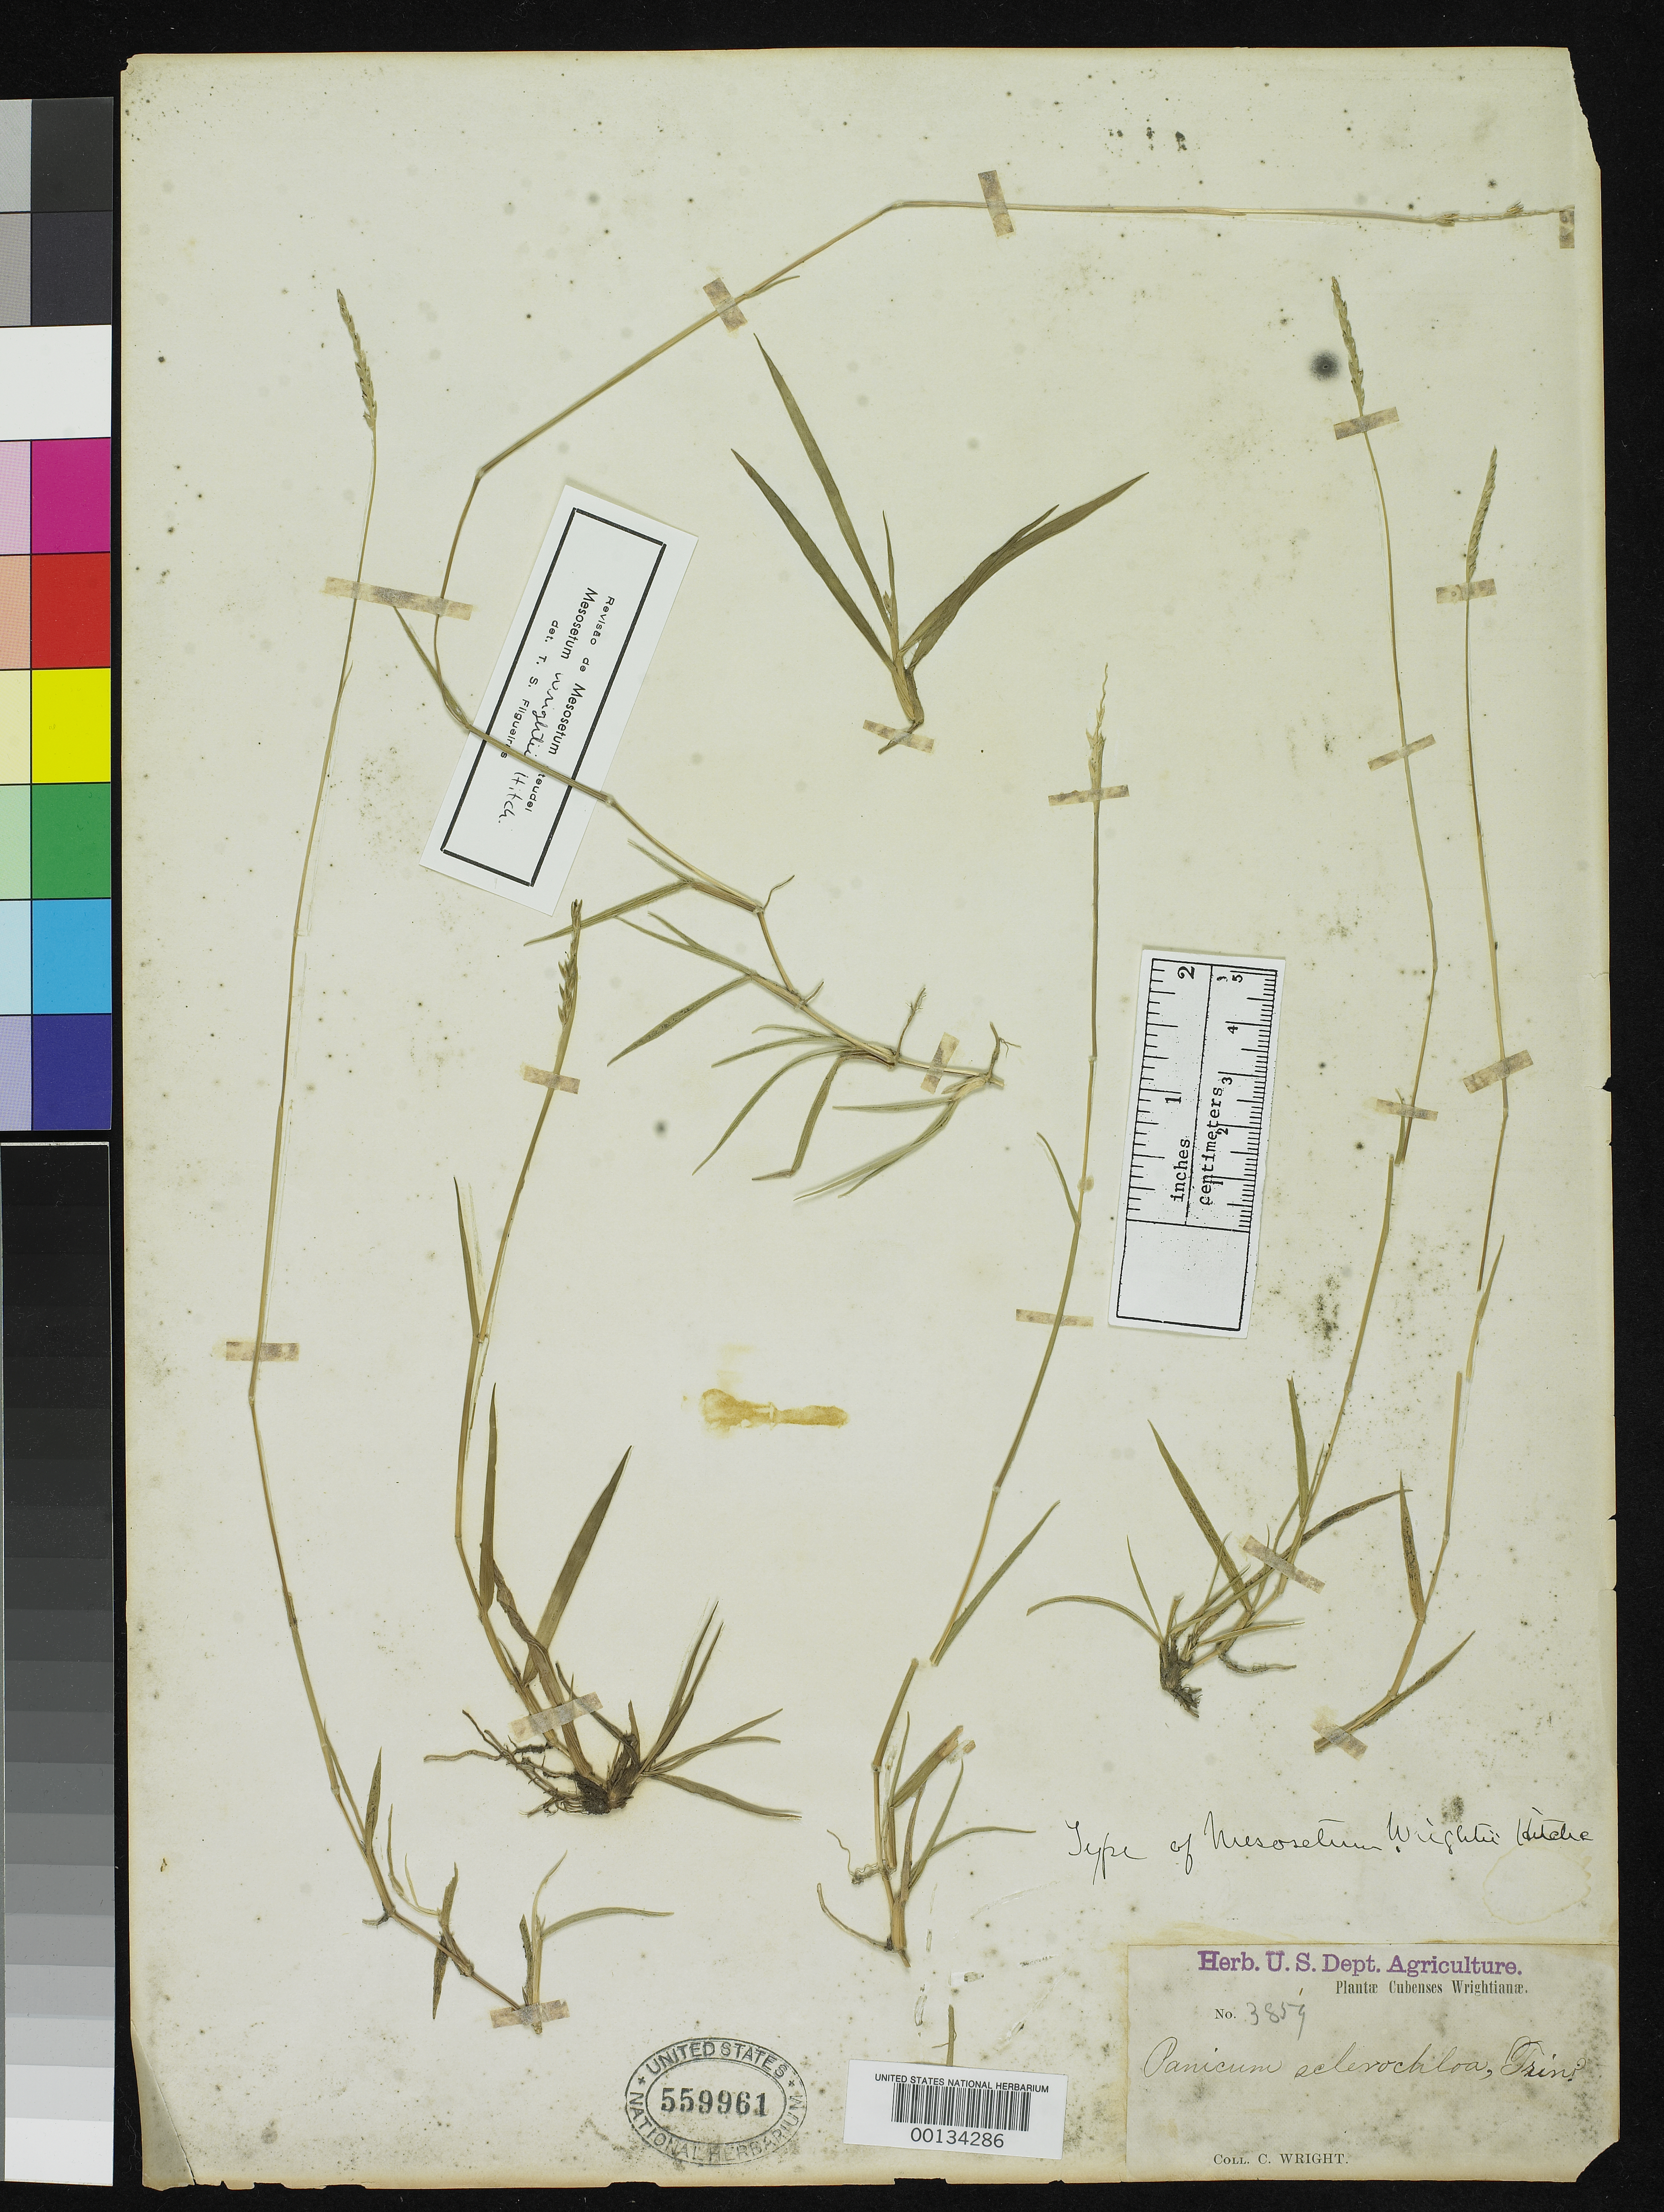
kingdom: Plantae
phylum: Tracheophyta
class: Liliopsida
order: Poales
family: Poaceae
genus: Mesosetum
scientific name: Mesosetum wrightii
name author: Hitchc.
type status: Holotype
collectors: C. Wright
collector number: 3859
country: Cuba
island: Greater Antilles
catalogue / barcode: US 559961